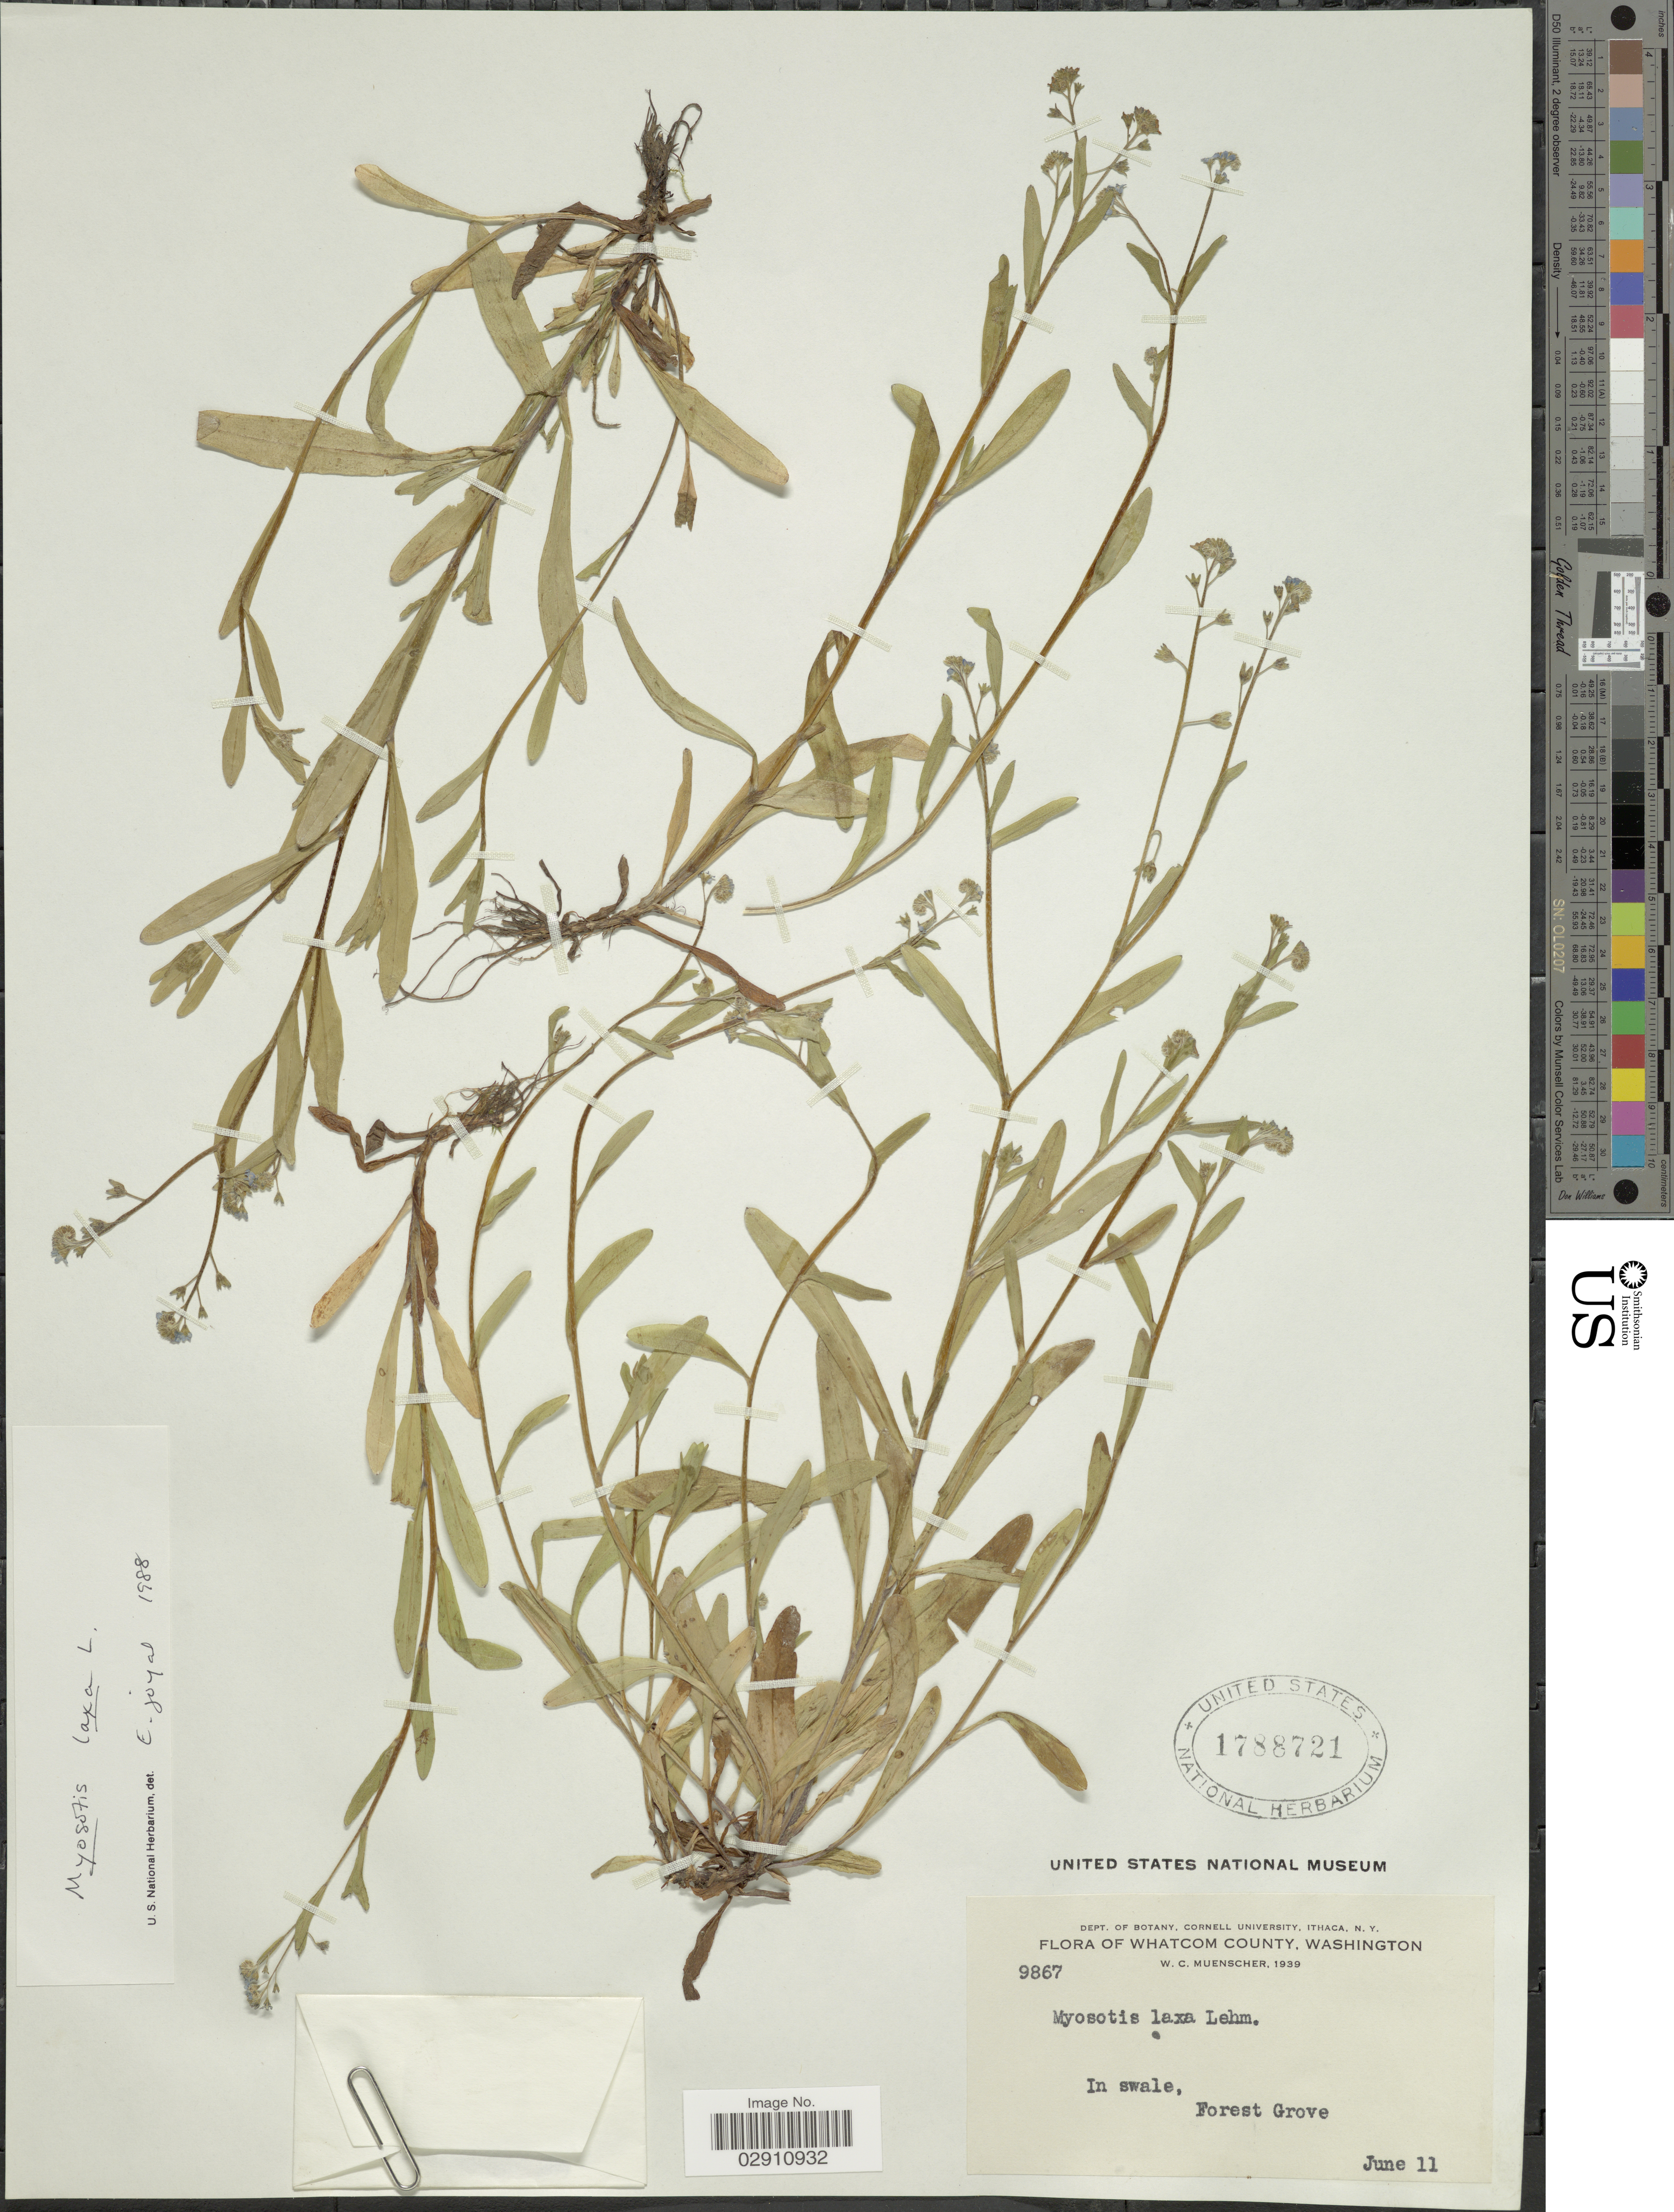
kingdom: Plantae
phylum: Tracheophyta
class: Magnoliopsida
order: Boraginales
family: Boraginaceae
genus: Myosotis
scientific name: Myosotis laxa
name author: F. Lehm.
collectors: W. Muenscher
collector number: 9867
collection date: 1939-06-11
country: United States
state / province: Washington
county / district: Whatcom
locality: Whatcom County. In swale, Forest Grove.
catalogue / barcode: US 1788721